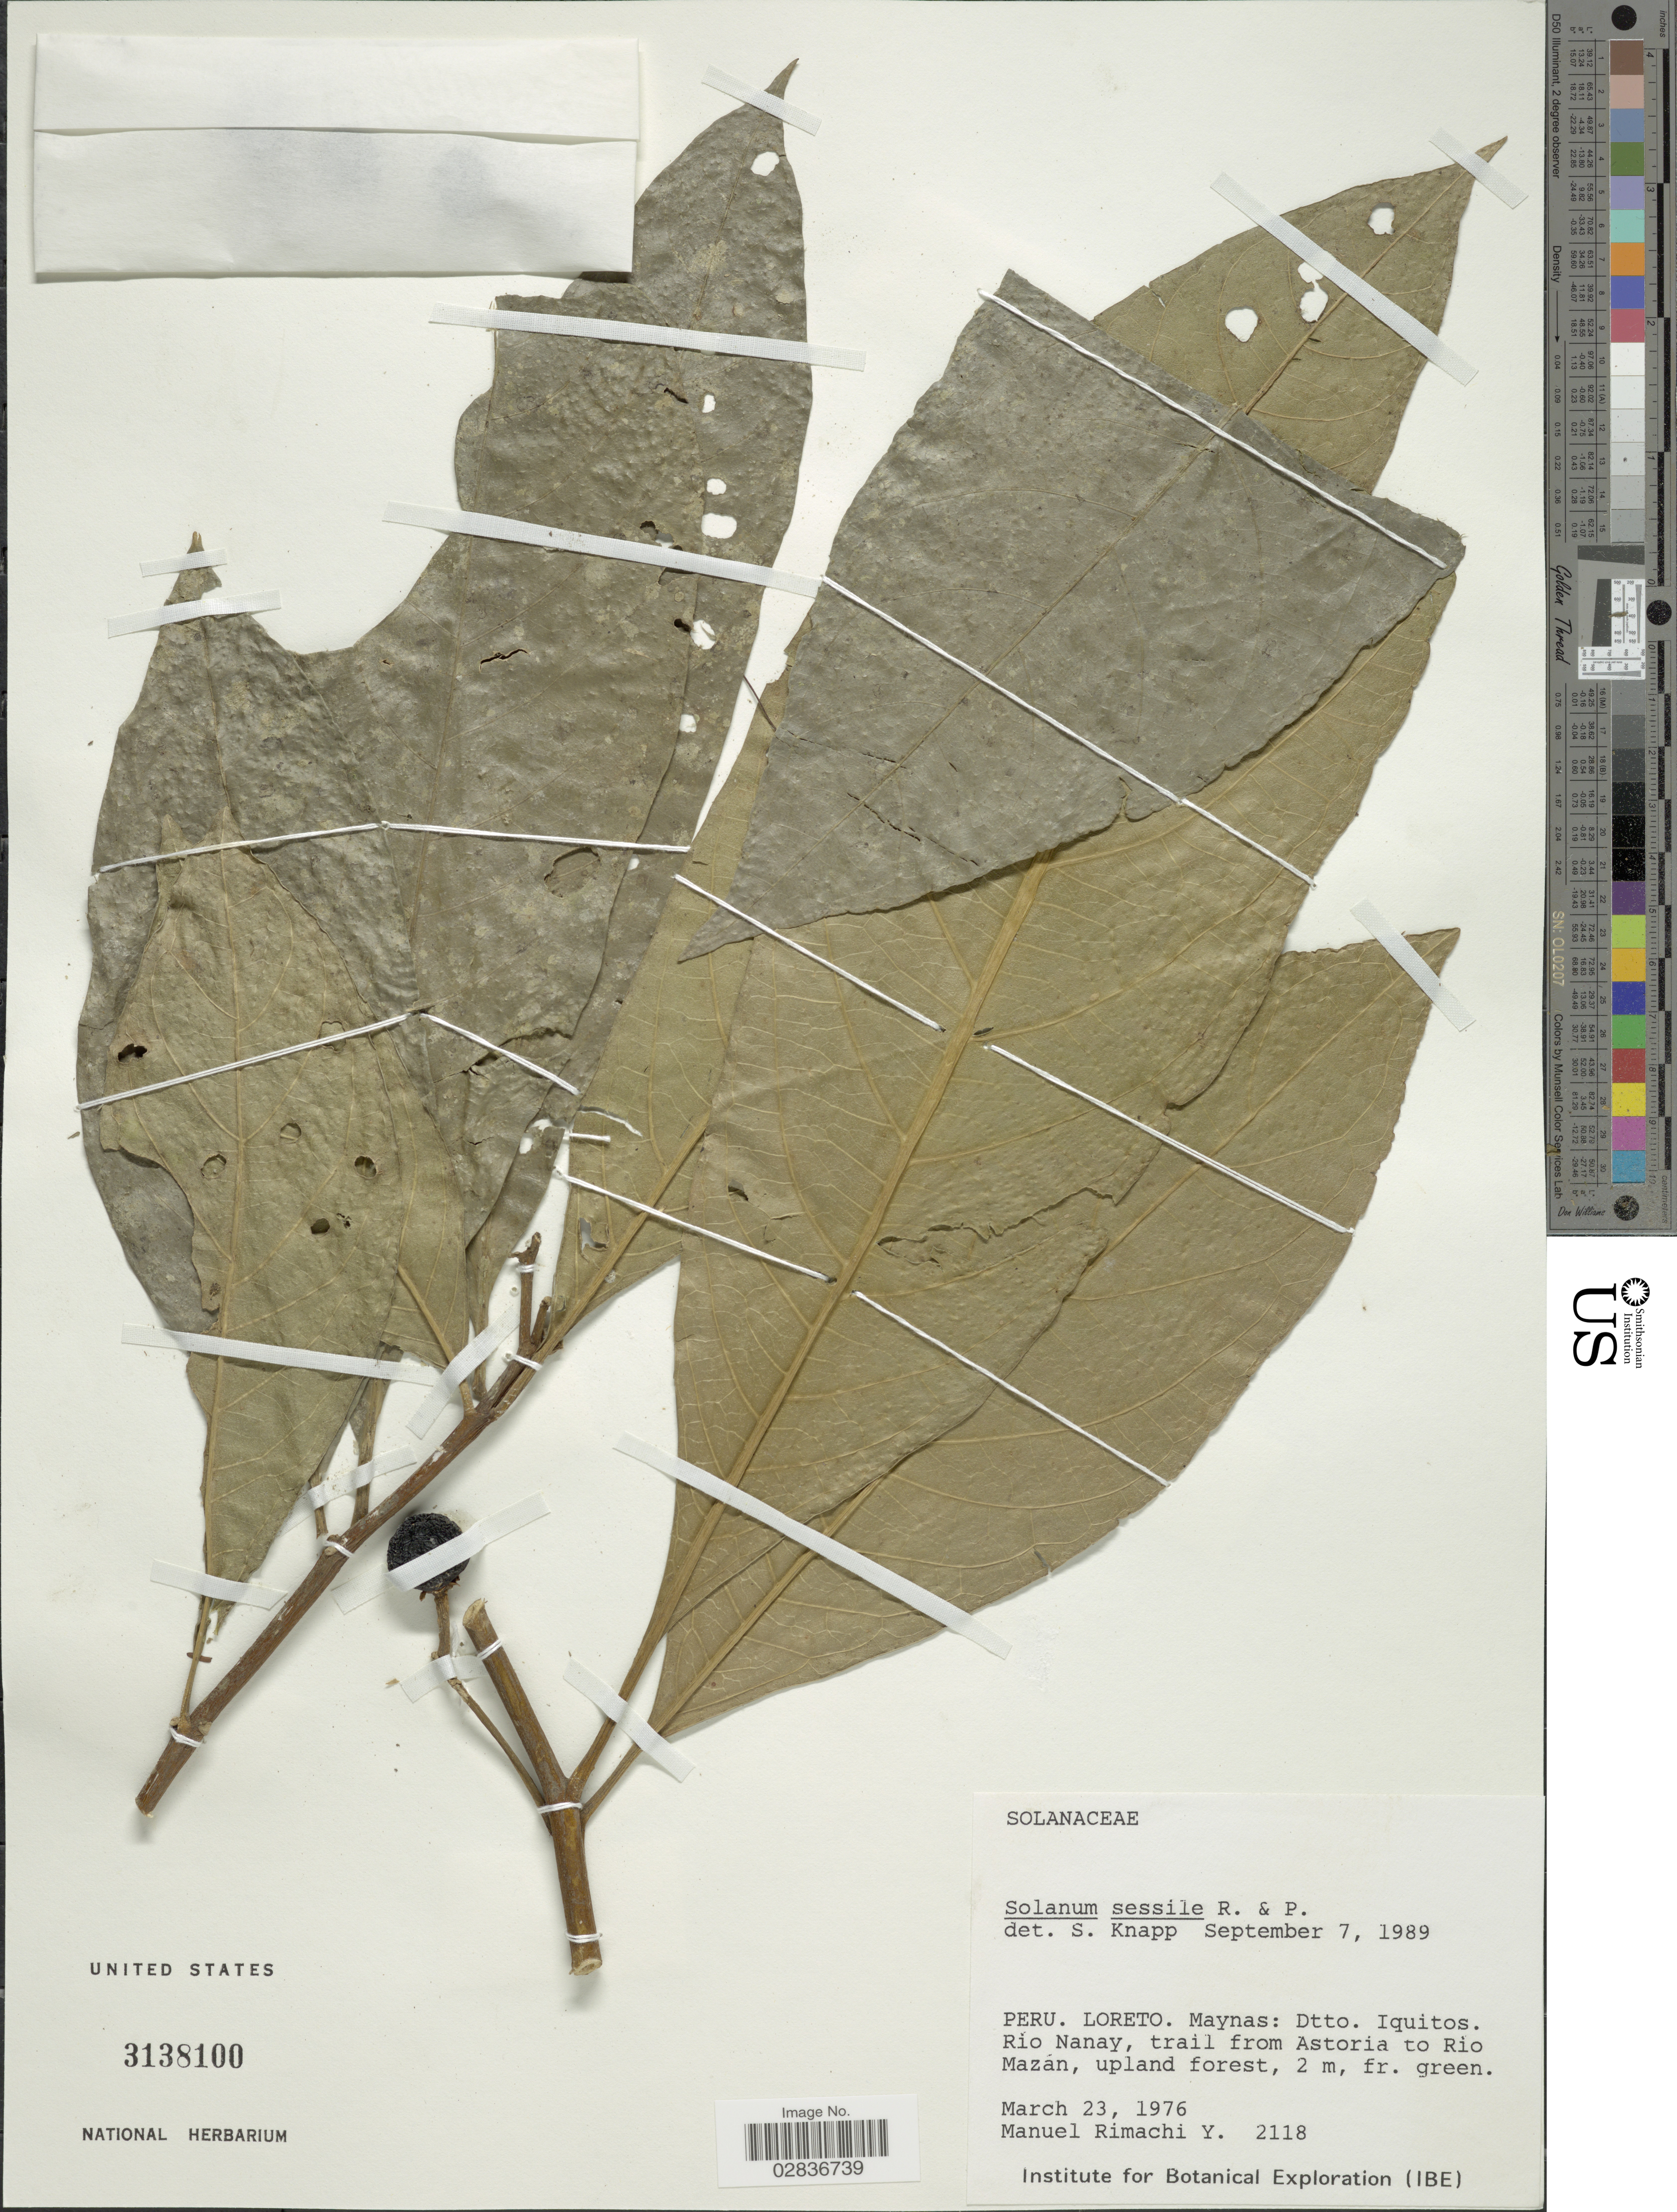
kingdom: Plantae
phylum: Tracheophyta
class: Magnoliopsida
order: Solanales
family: Solanaceae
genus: Solanum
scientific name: Solanum sessile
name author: Ruiz & Pav.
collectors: M. Rimachi Y.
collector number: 2118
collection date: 1976-03-23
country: Peru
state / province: Loreto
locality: Loreto. Maynas: Dtto. Iquitos. Rio Nanay, trail from Astroria to Rio Mazan, upland forest.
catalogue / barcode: US 3138100